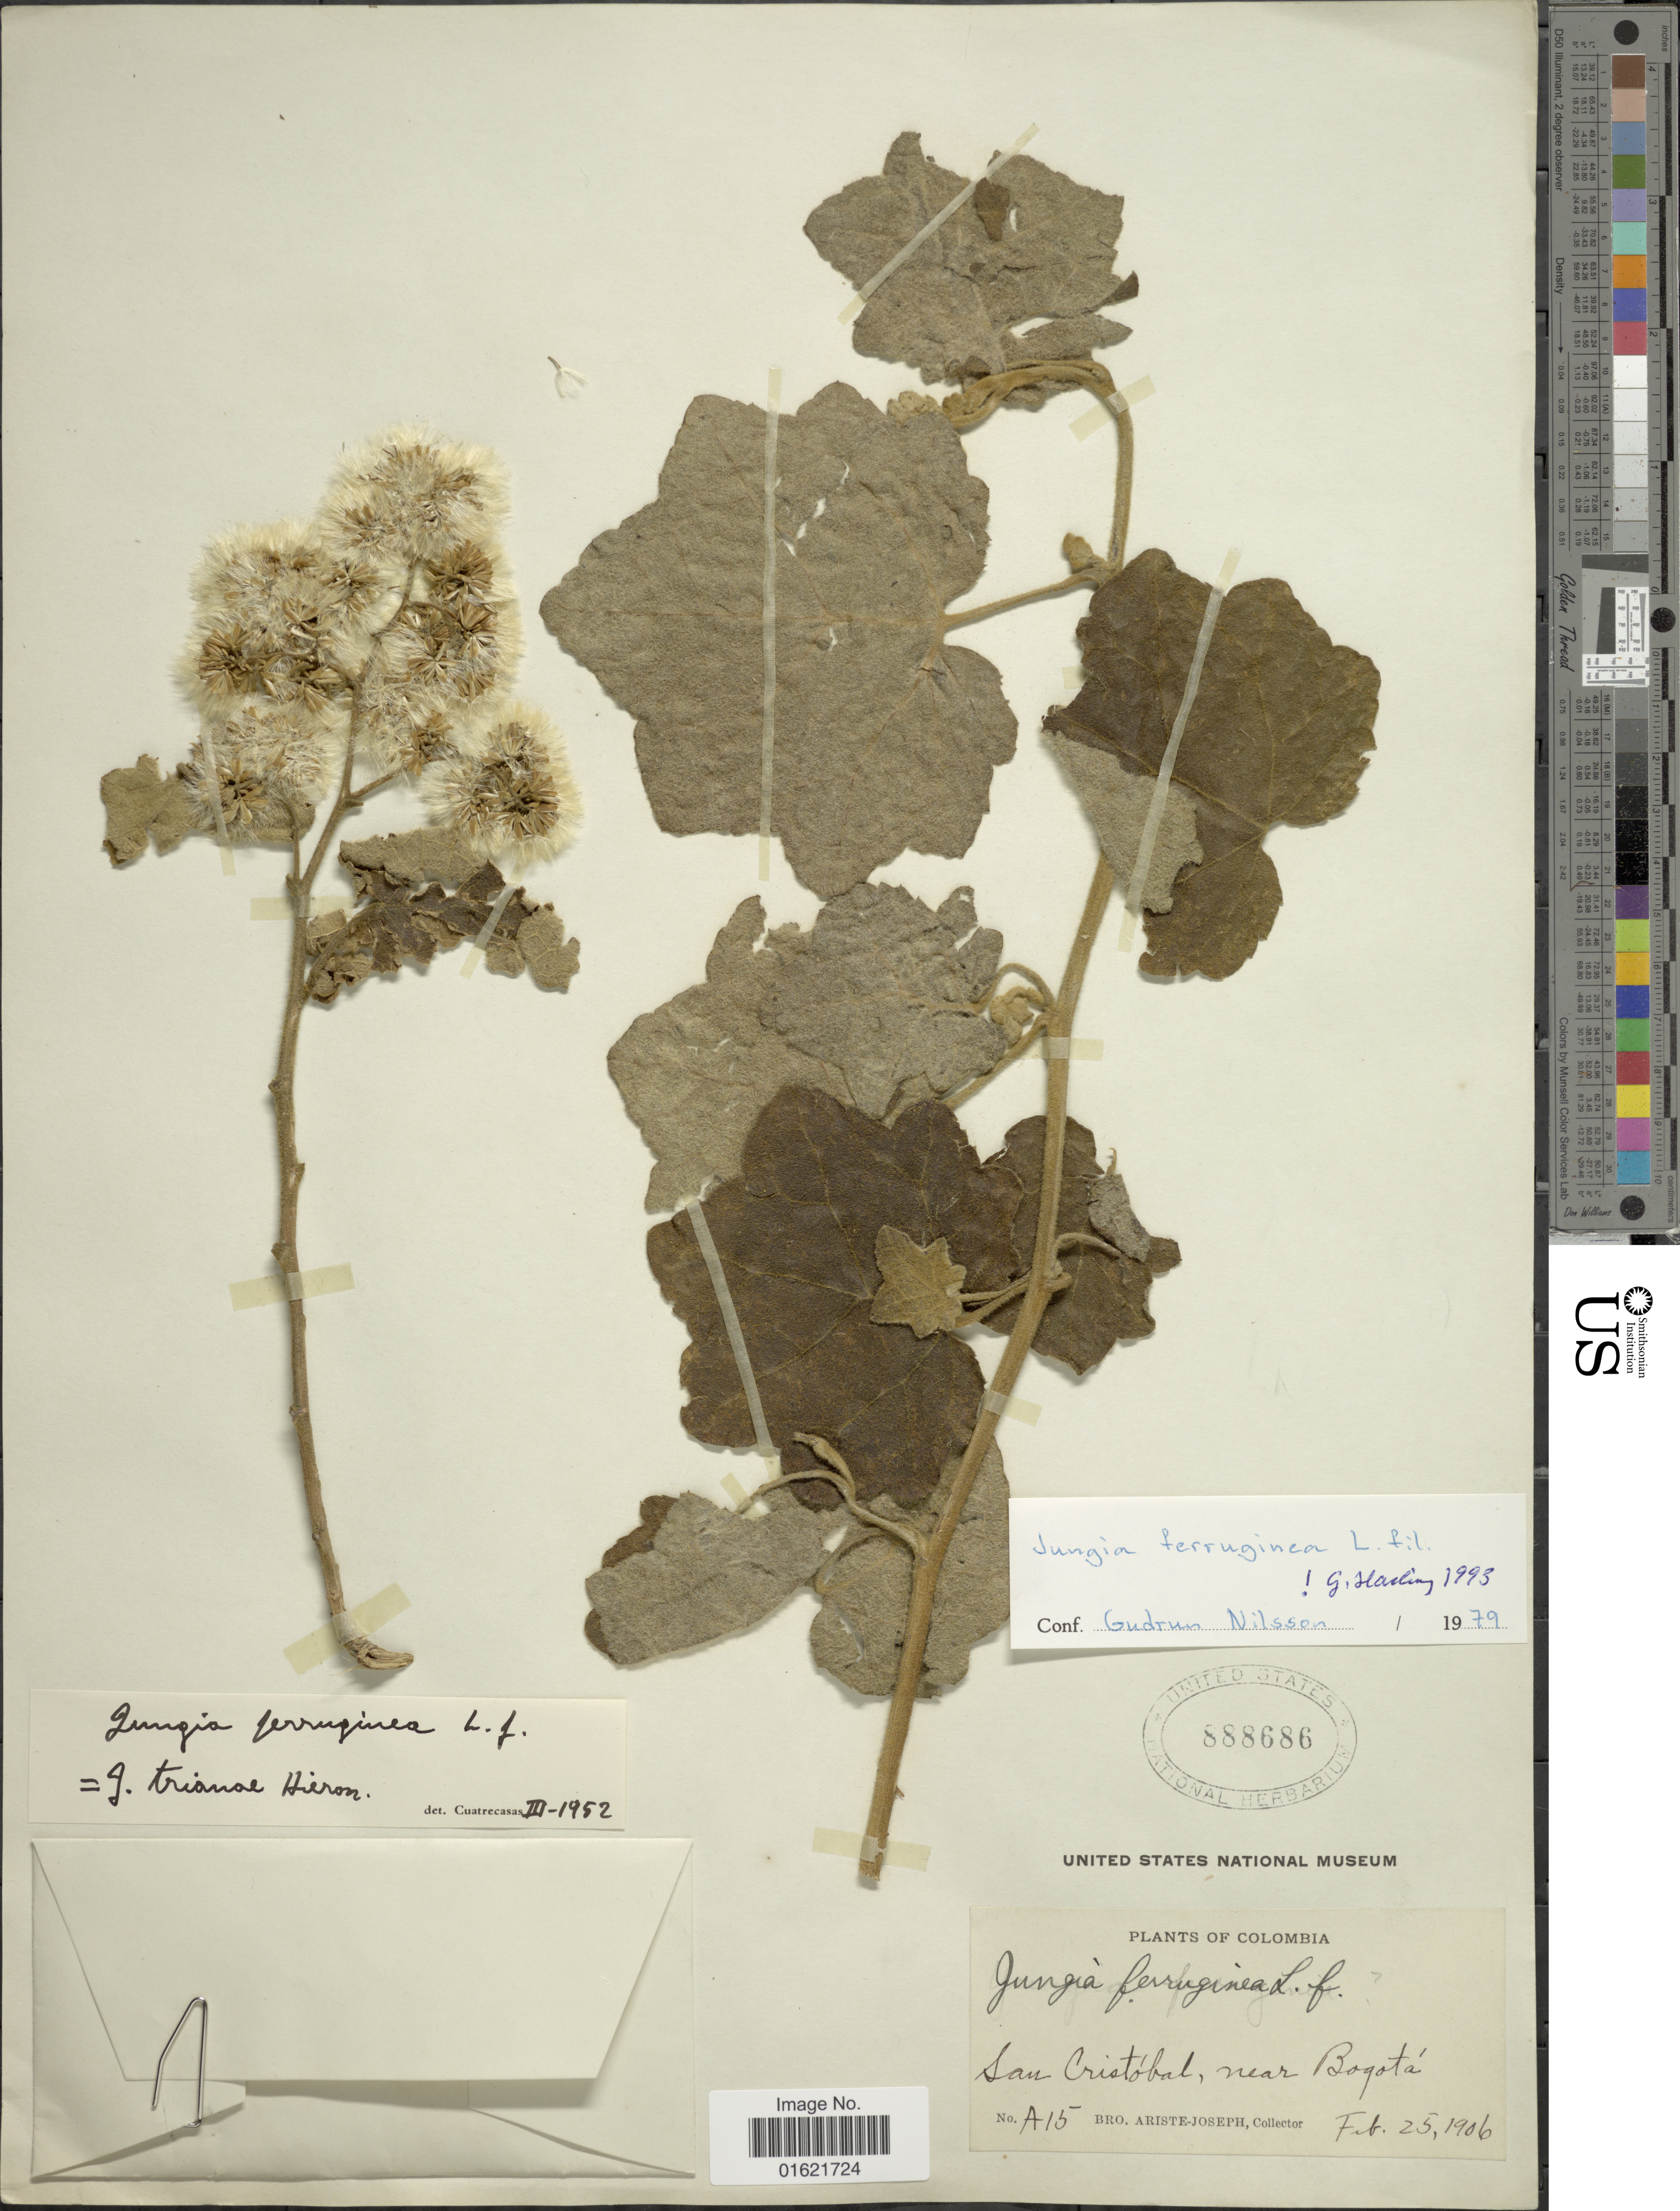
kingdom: Plantae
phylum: Tracheophyta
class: Magnoliopsida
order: Asterales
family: Asteraceae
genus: Jungia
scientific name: Jungia ferruginea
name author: L. f.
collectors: Bro. Ariste-Joseph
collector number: A15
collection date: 1906-02-25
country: Colombia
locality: San Crsitobal, near Bogota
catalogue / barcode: US 888686